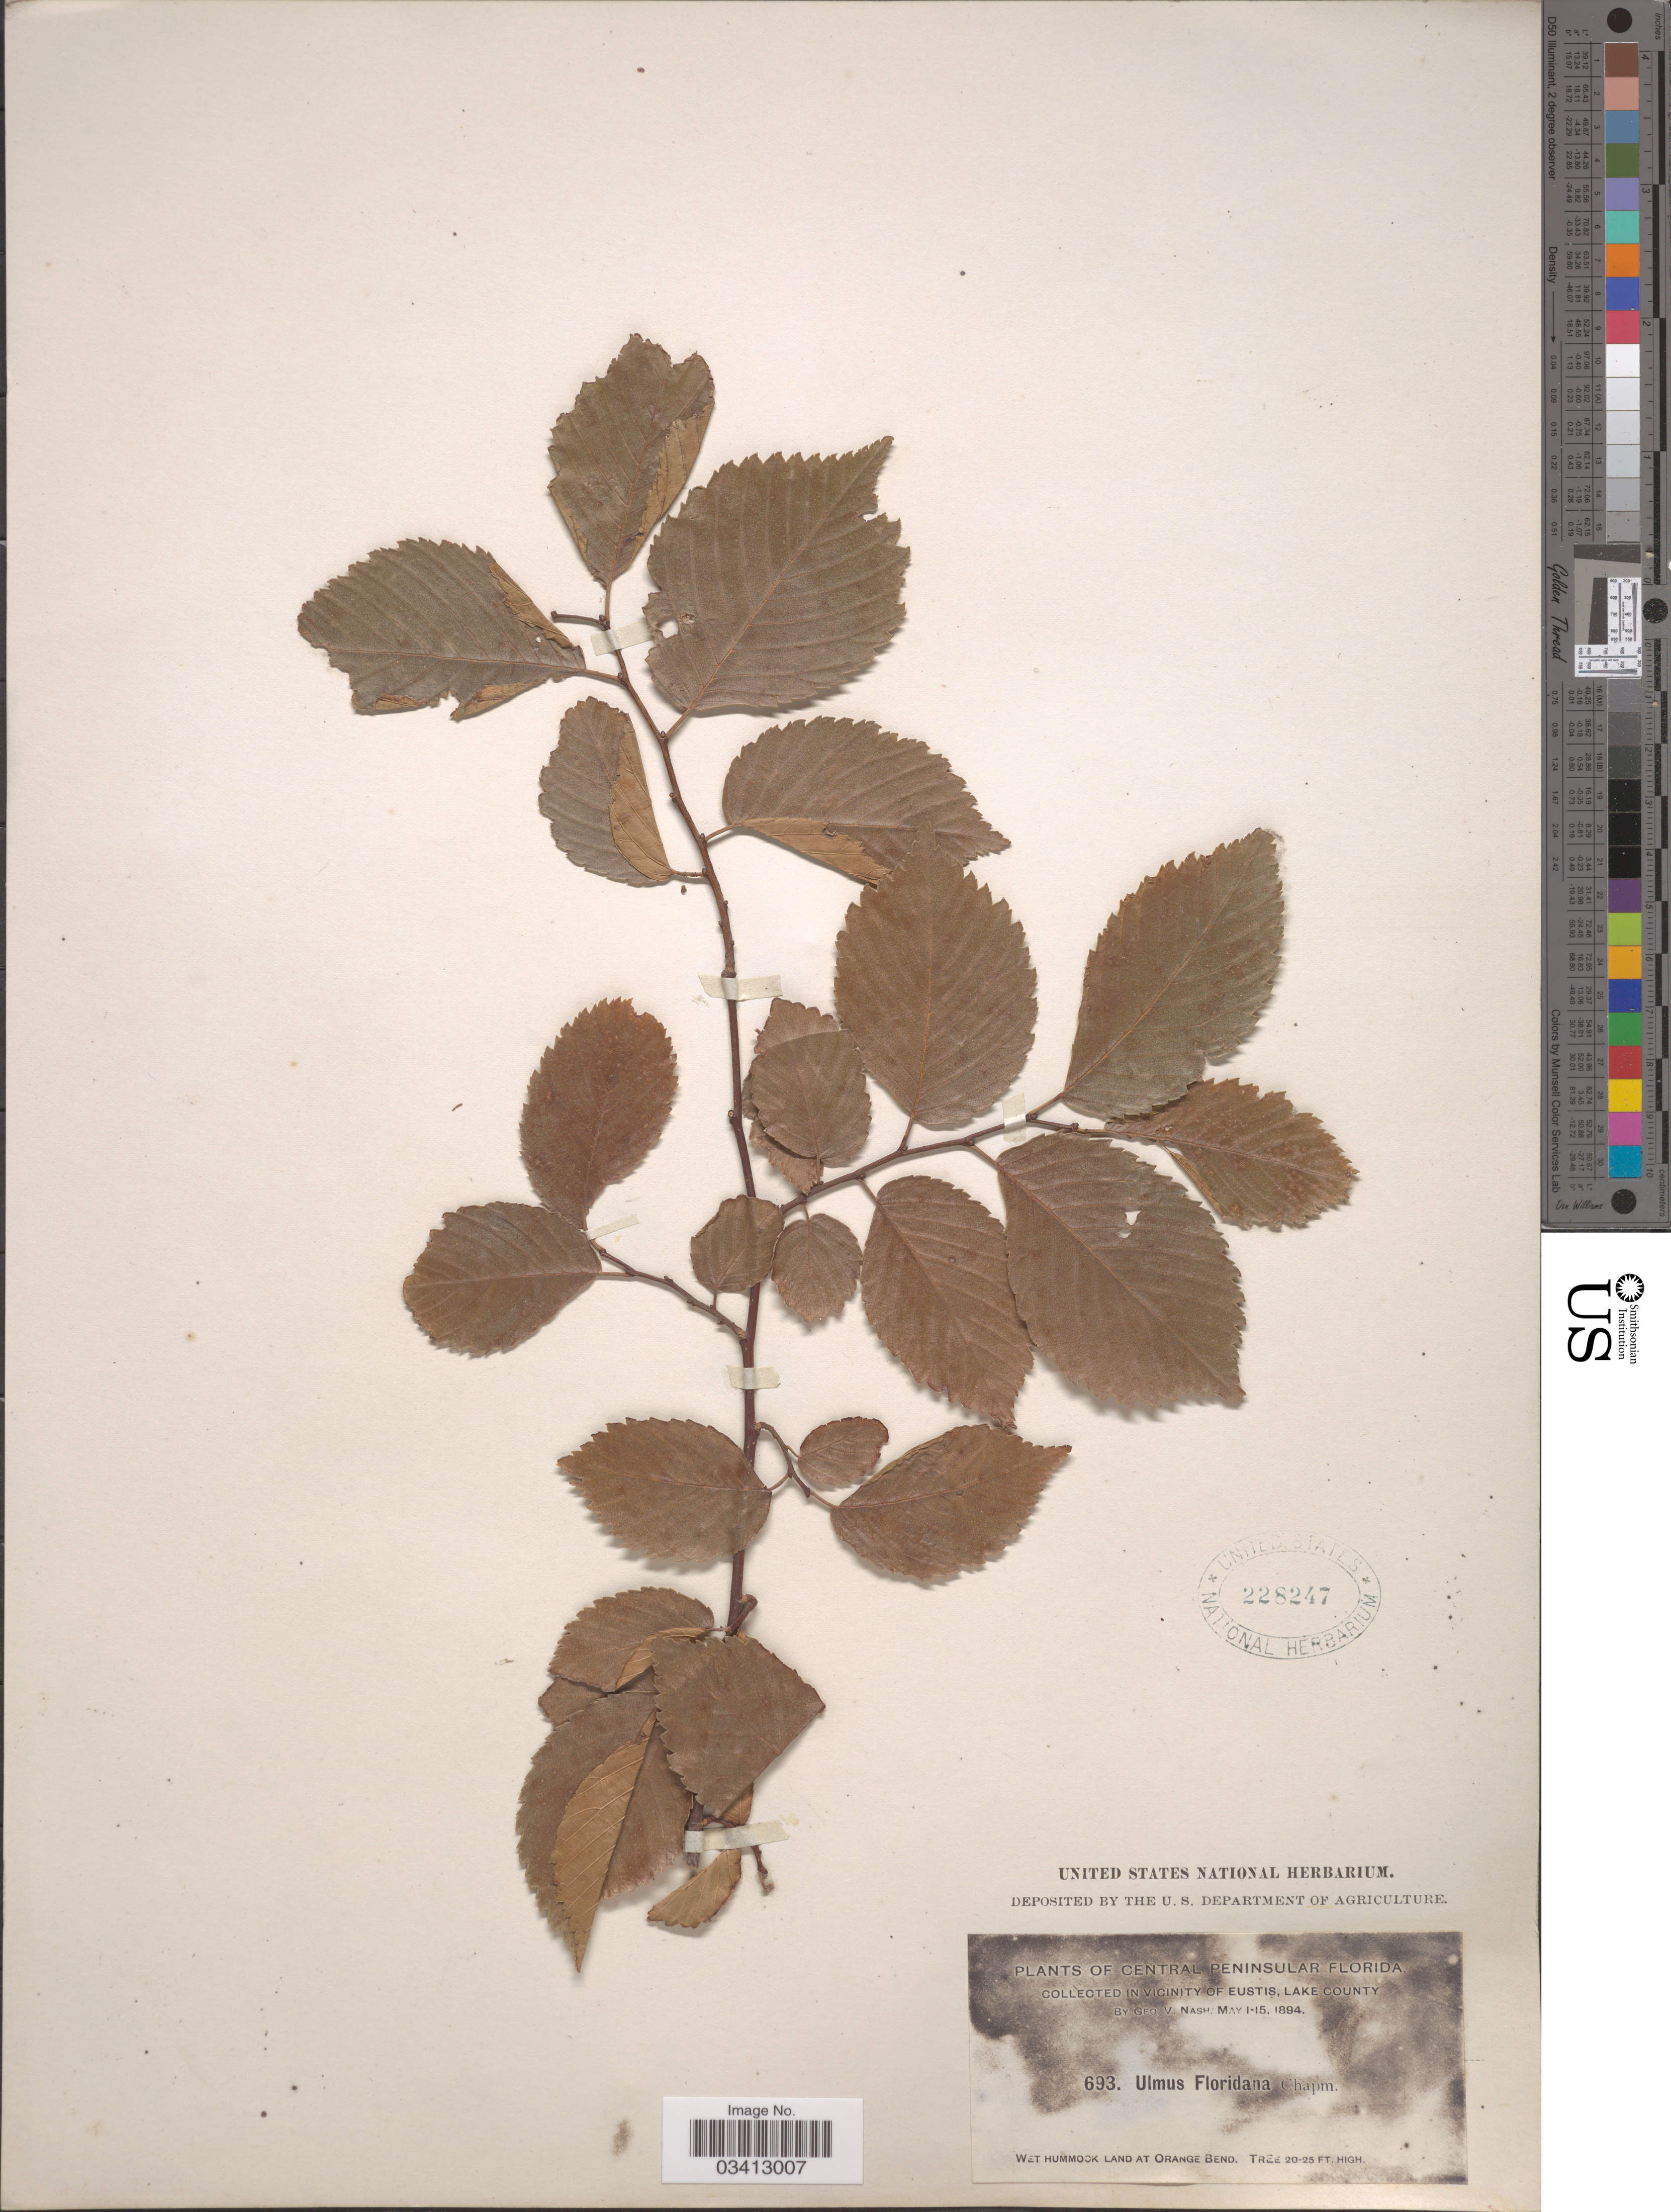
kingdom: Plantae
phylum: Tracheophyta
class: Magnoliopsida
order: Rosales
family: Ulmaceae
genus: Ulmus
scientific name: Ulmus americana var. floridana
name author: (Chapm.) Little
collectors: G. V. Nash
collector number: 693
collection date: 1894-05-01/1894-05-15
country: United States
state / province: Florida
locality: Central Peninsular Florida. In vicinity of Eustis, Lake County. Wet Hummock Land at Orange Bend.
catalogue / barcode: US 228247